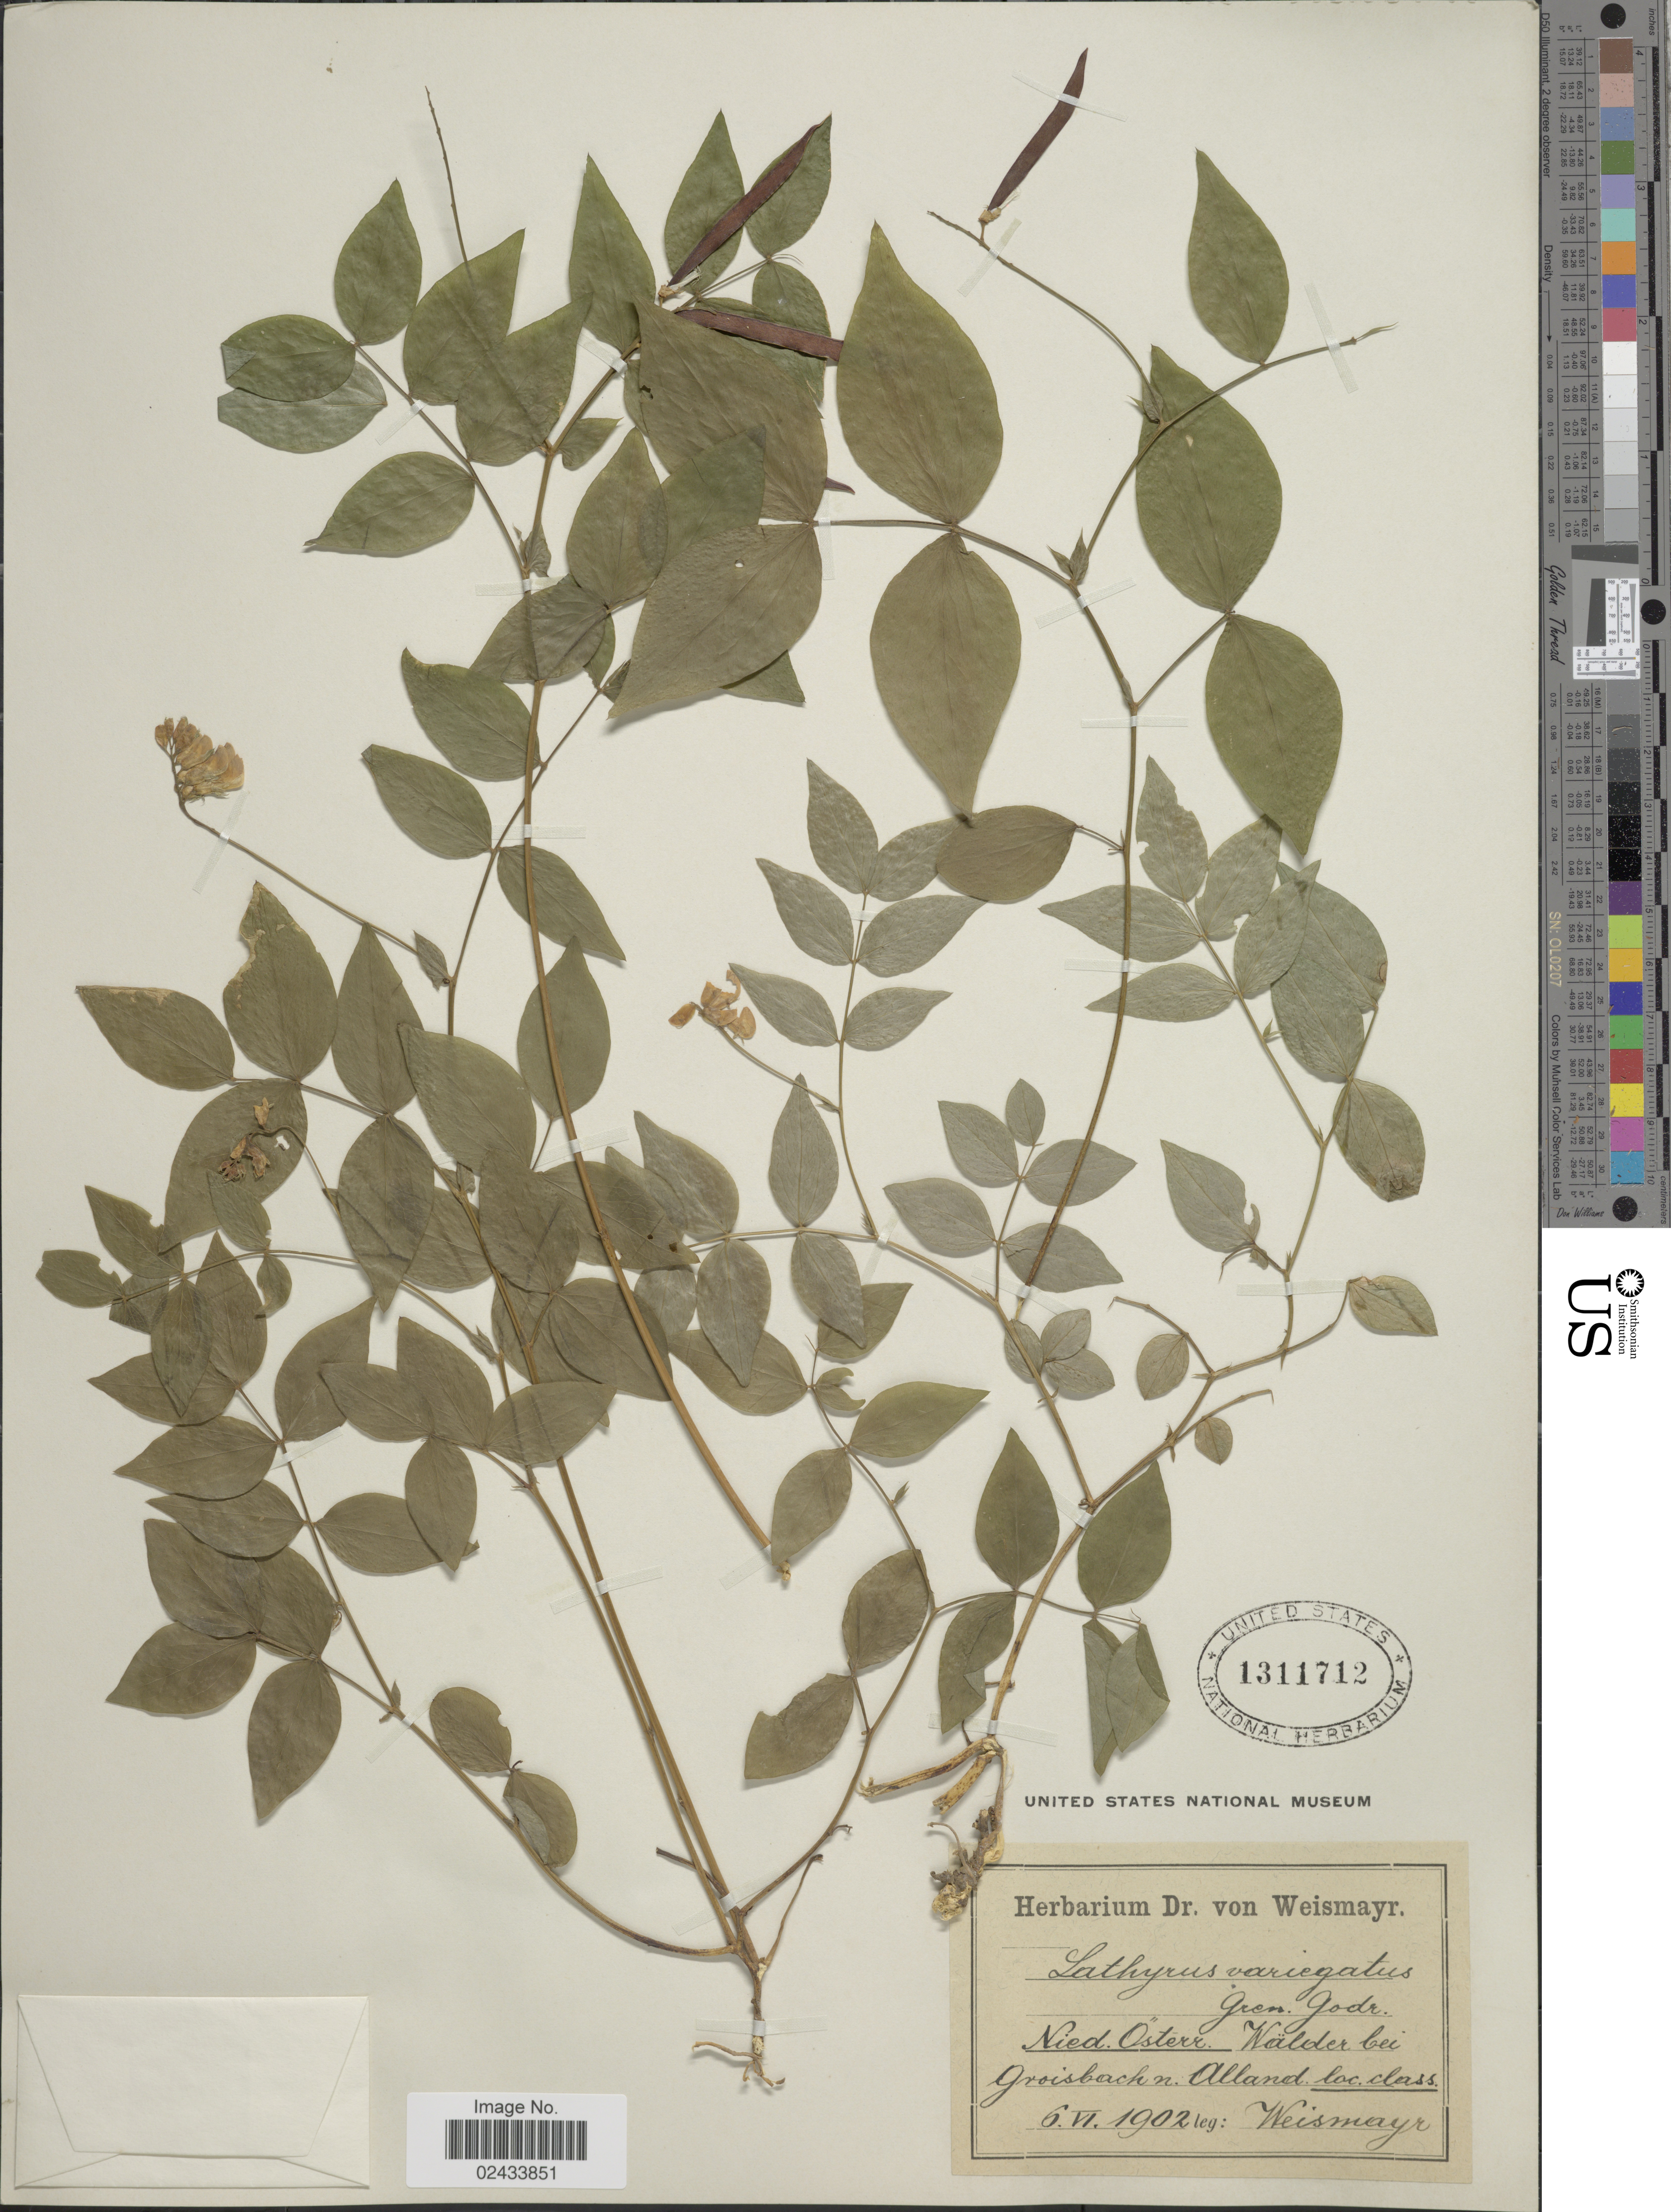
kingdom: Plantae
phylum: Tracheophyta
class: Magnoliopsida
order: Fabales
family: Fabaceae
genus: Lathyrus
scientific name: Lathyrus venetus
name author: (Mill.) Wohlf.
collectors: Weismayr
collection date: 1902-06-06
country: Austria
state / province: Niederosterreich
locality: Nied. Osterr. Walder bei Groisbach n. Alland. loc. Class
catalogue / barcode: US 1311712